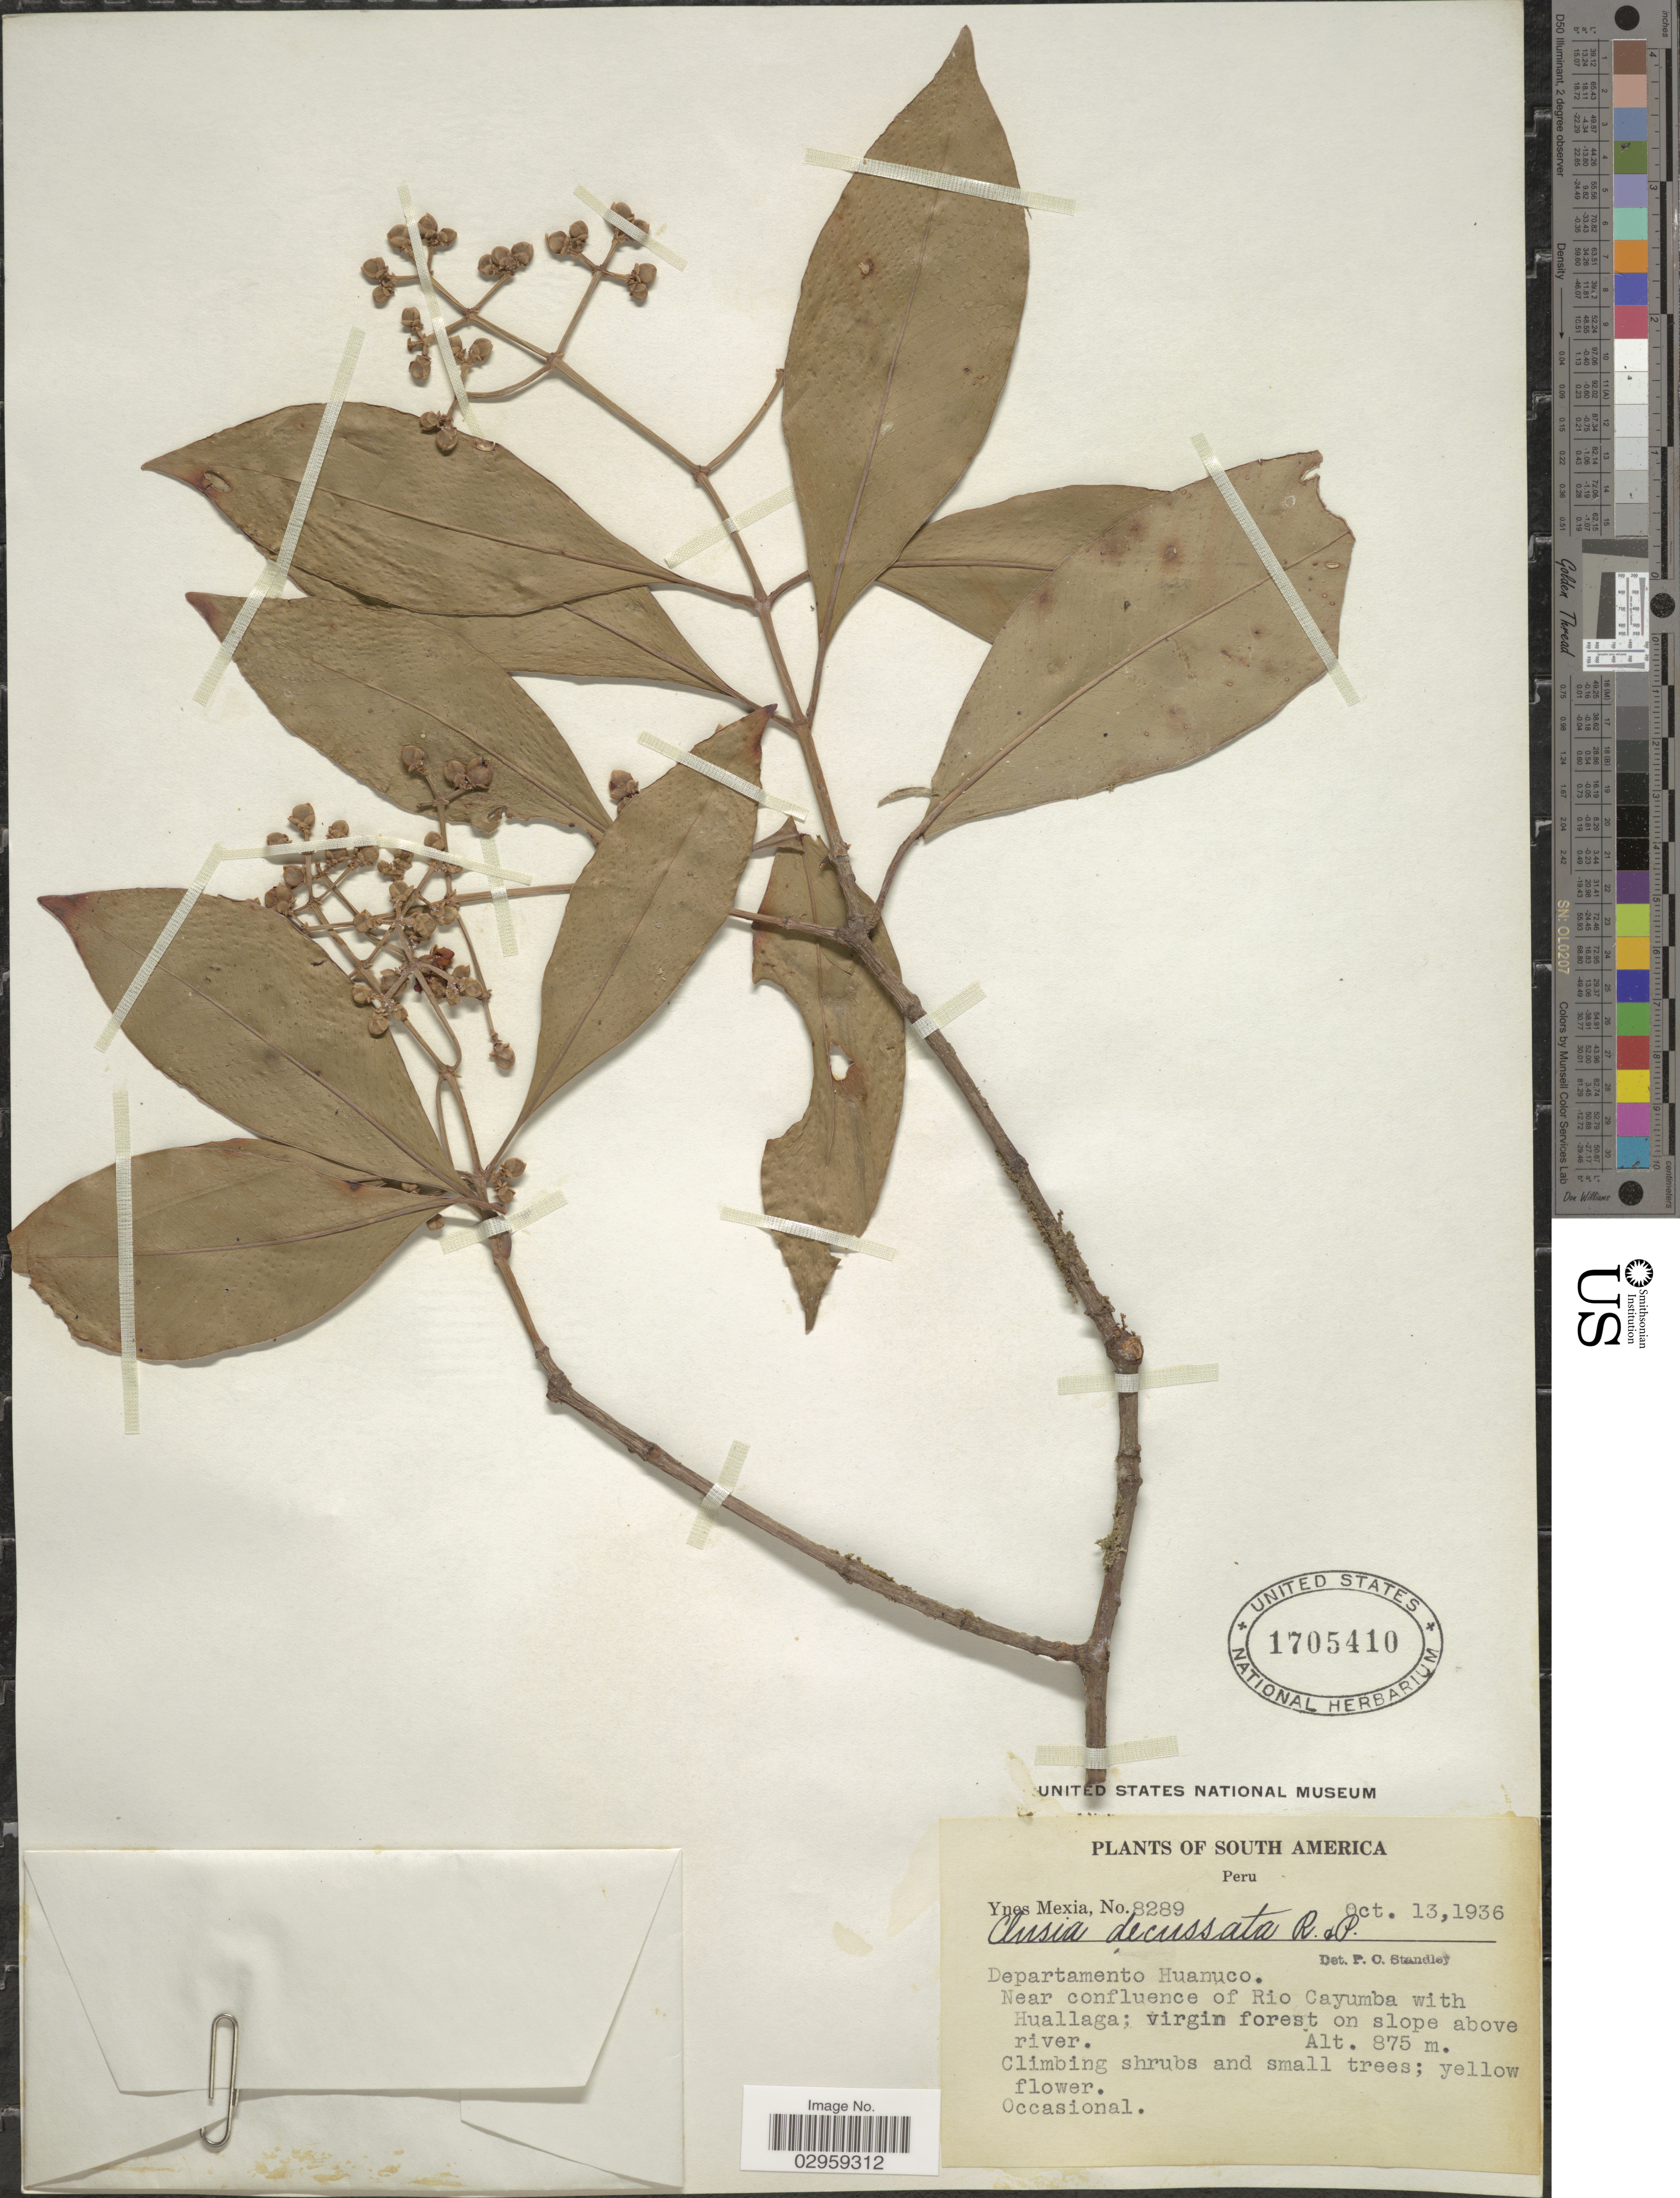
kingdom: Plantae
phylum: Tracheophyta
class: Magnoliopsida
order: Malpighiales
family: Clusiaceae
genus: Clusia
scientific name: Clusia decussata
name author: Ruiz & Pav. ex Planch. & Triana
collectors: Y. Mexia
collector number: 8289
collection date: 1936-10-13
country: Peru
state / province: Huánuco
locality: Departamento Huanuco. Near confluence of Rio Cayumba with Huallaga; virgin forest on slope above river.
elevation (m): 875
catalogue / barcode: US 1705410